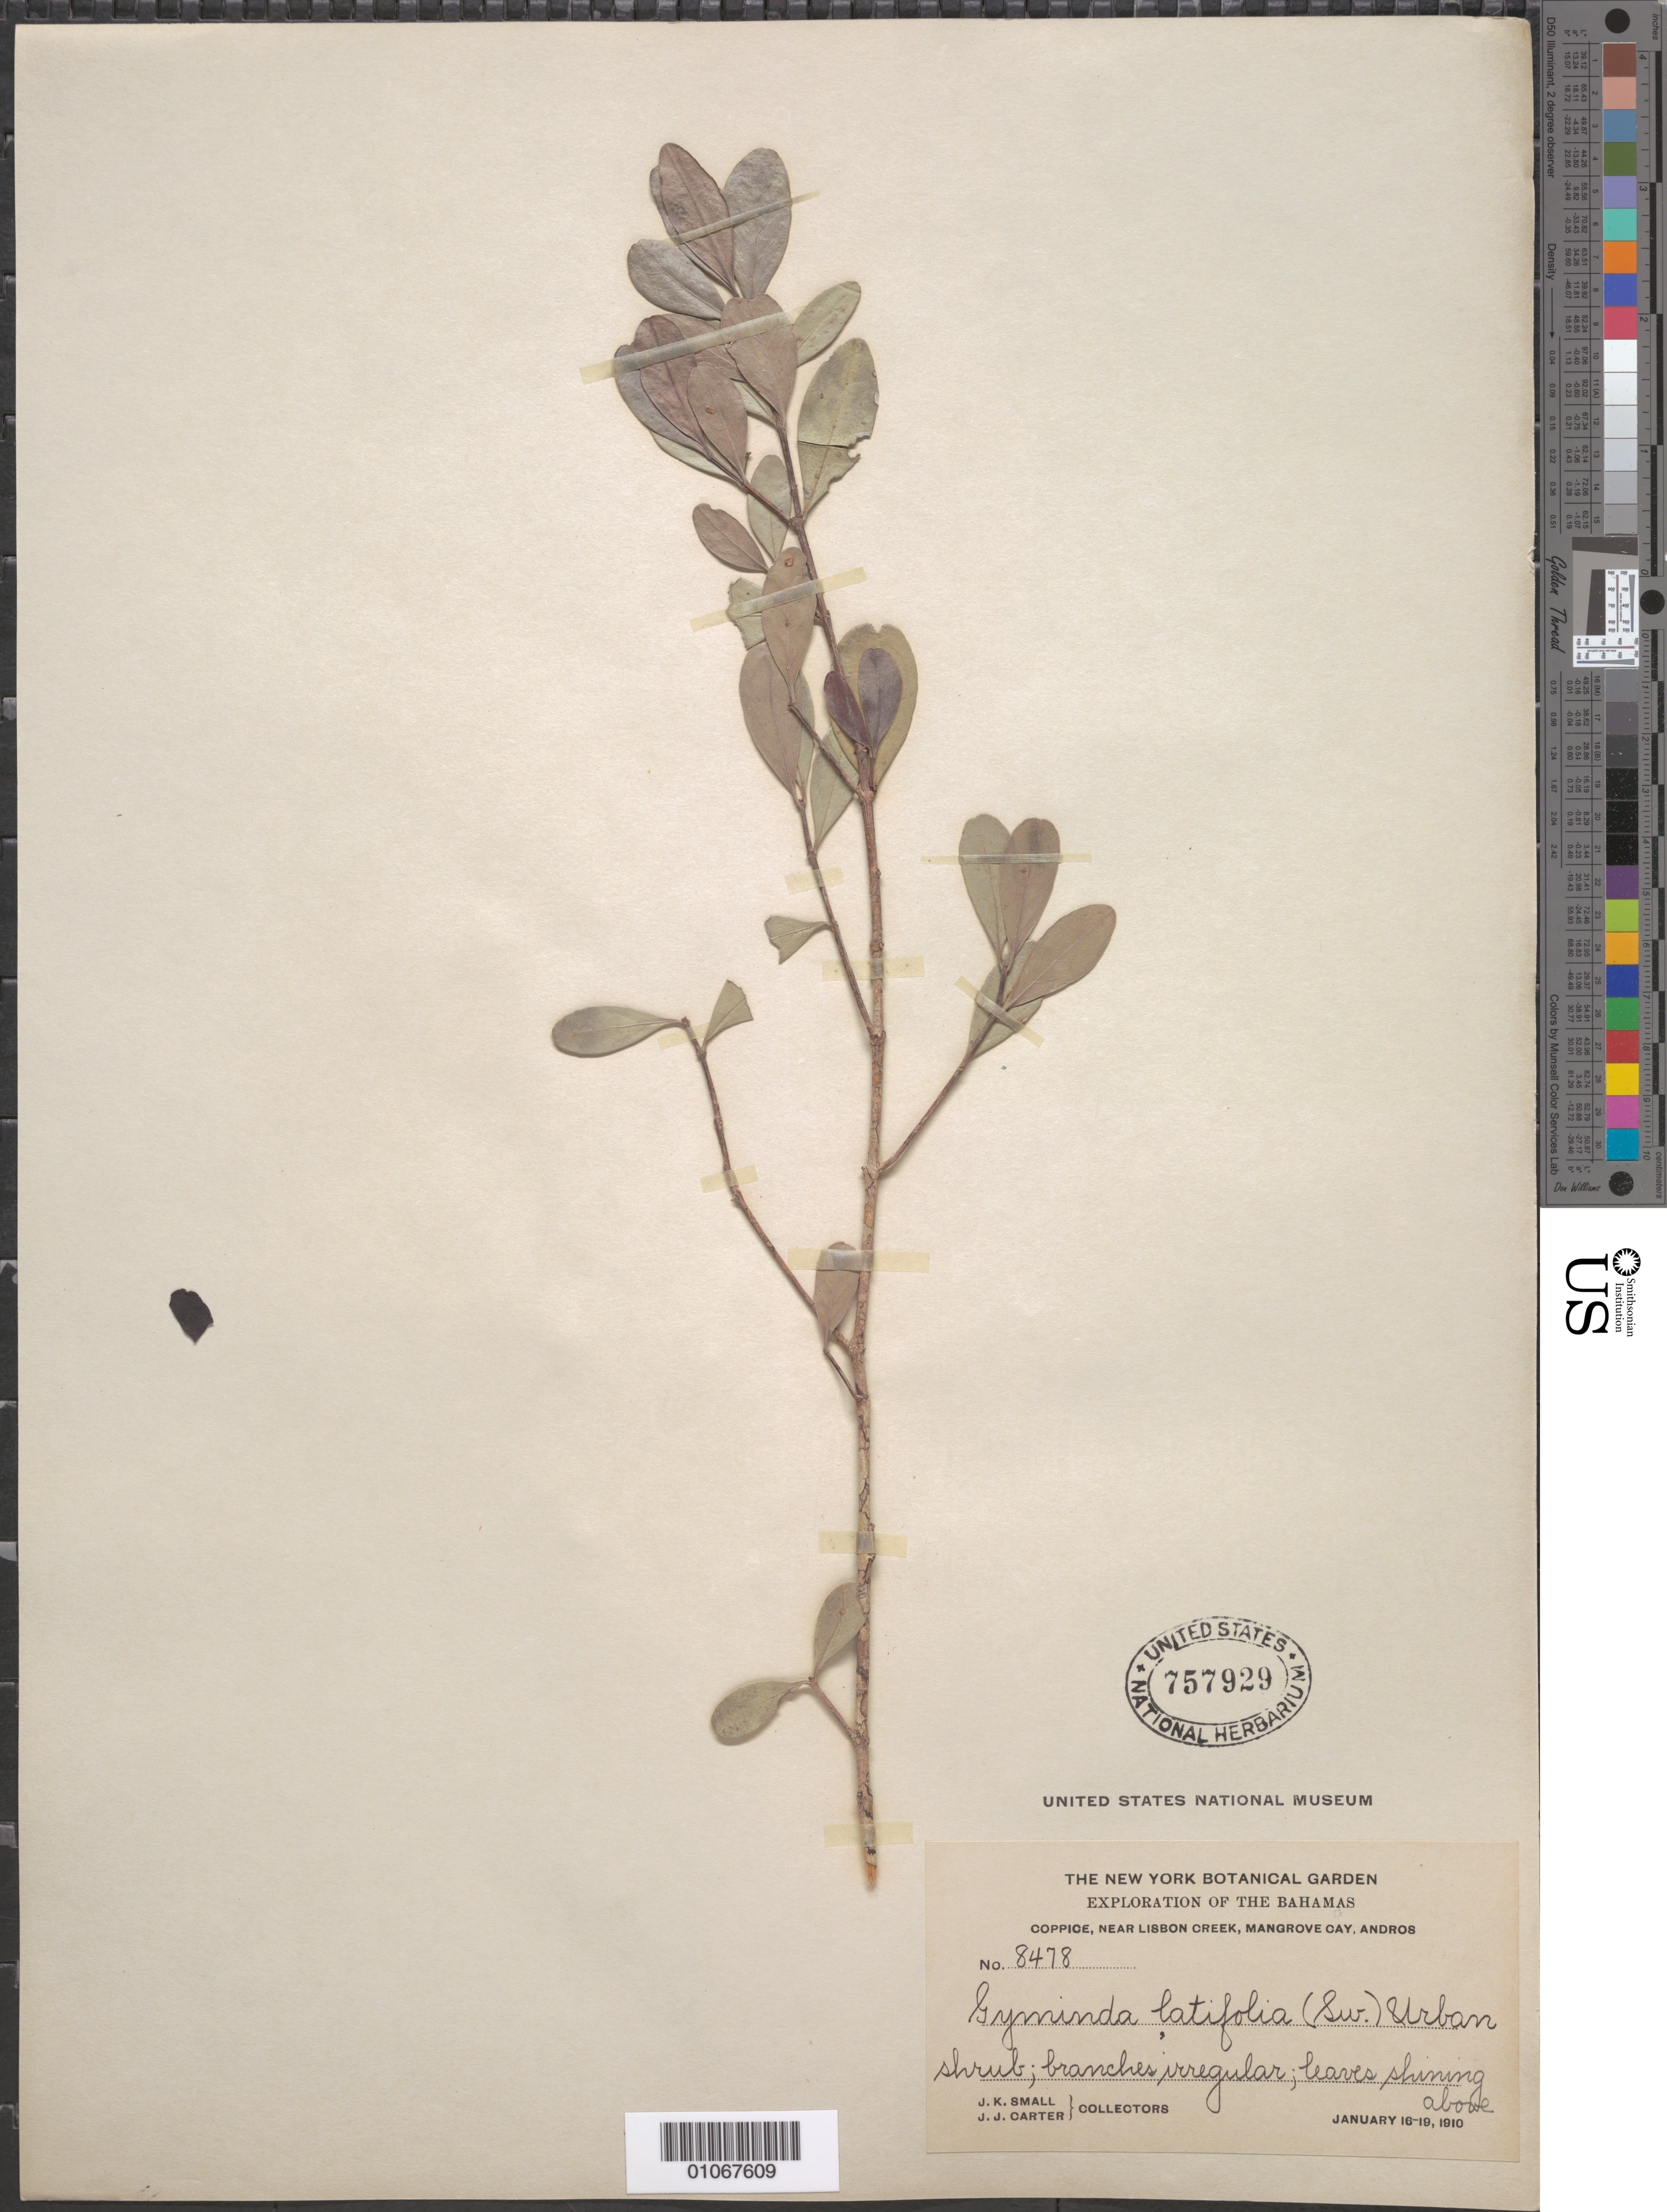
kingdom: Plantae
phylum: Tracheophyta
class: Magnoliopsida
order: Celastrales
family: Celastraceae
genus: Gyminda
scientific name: Gyminda latifolia subsp. latifolia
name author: (Sw.) Urb.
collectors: J. K. Small & J. J. Carter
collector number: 8478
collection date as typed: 16 Jan 1910 to 19 Jan 1910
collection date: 1910-01-16/1910-01-19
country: Bahamas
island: Andros I.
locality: Coppice, near Lisson creek, Mangrove cay.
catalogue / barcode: US 757929